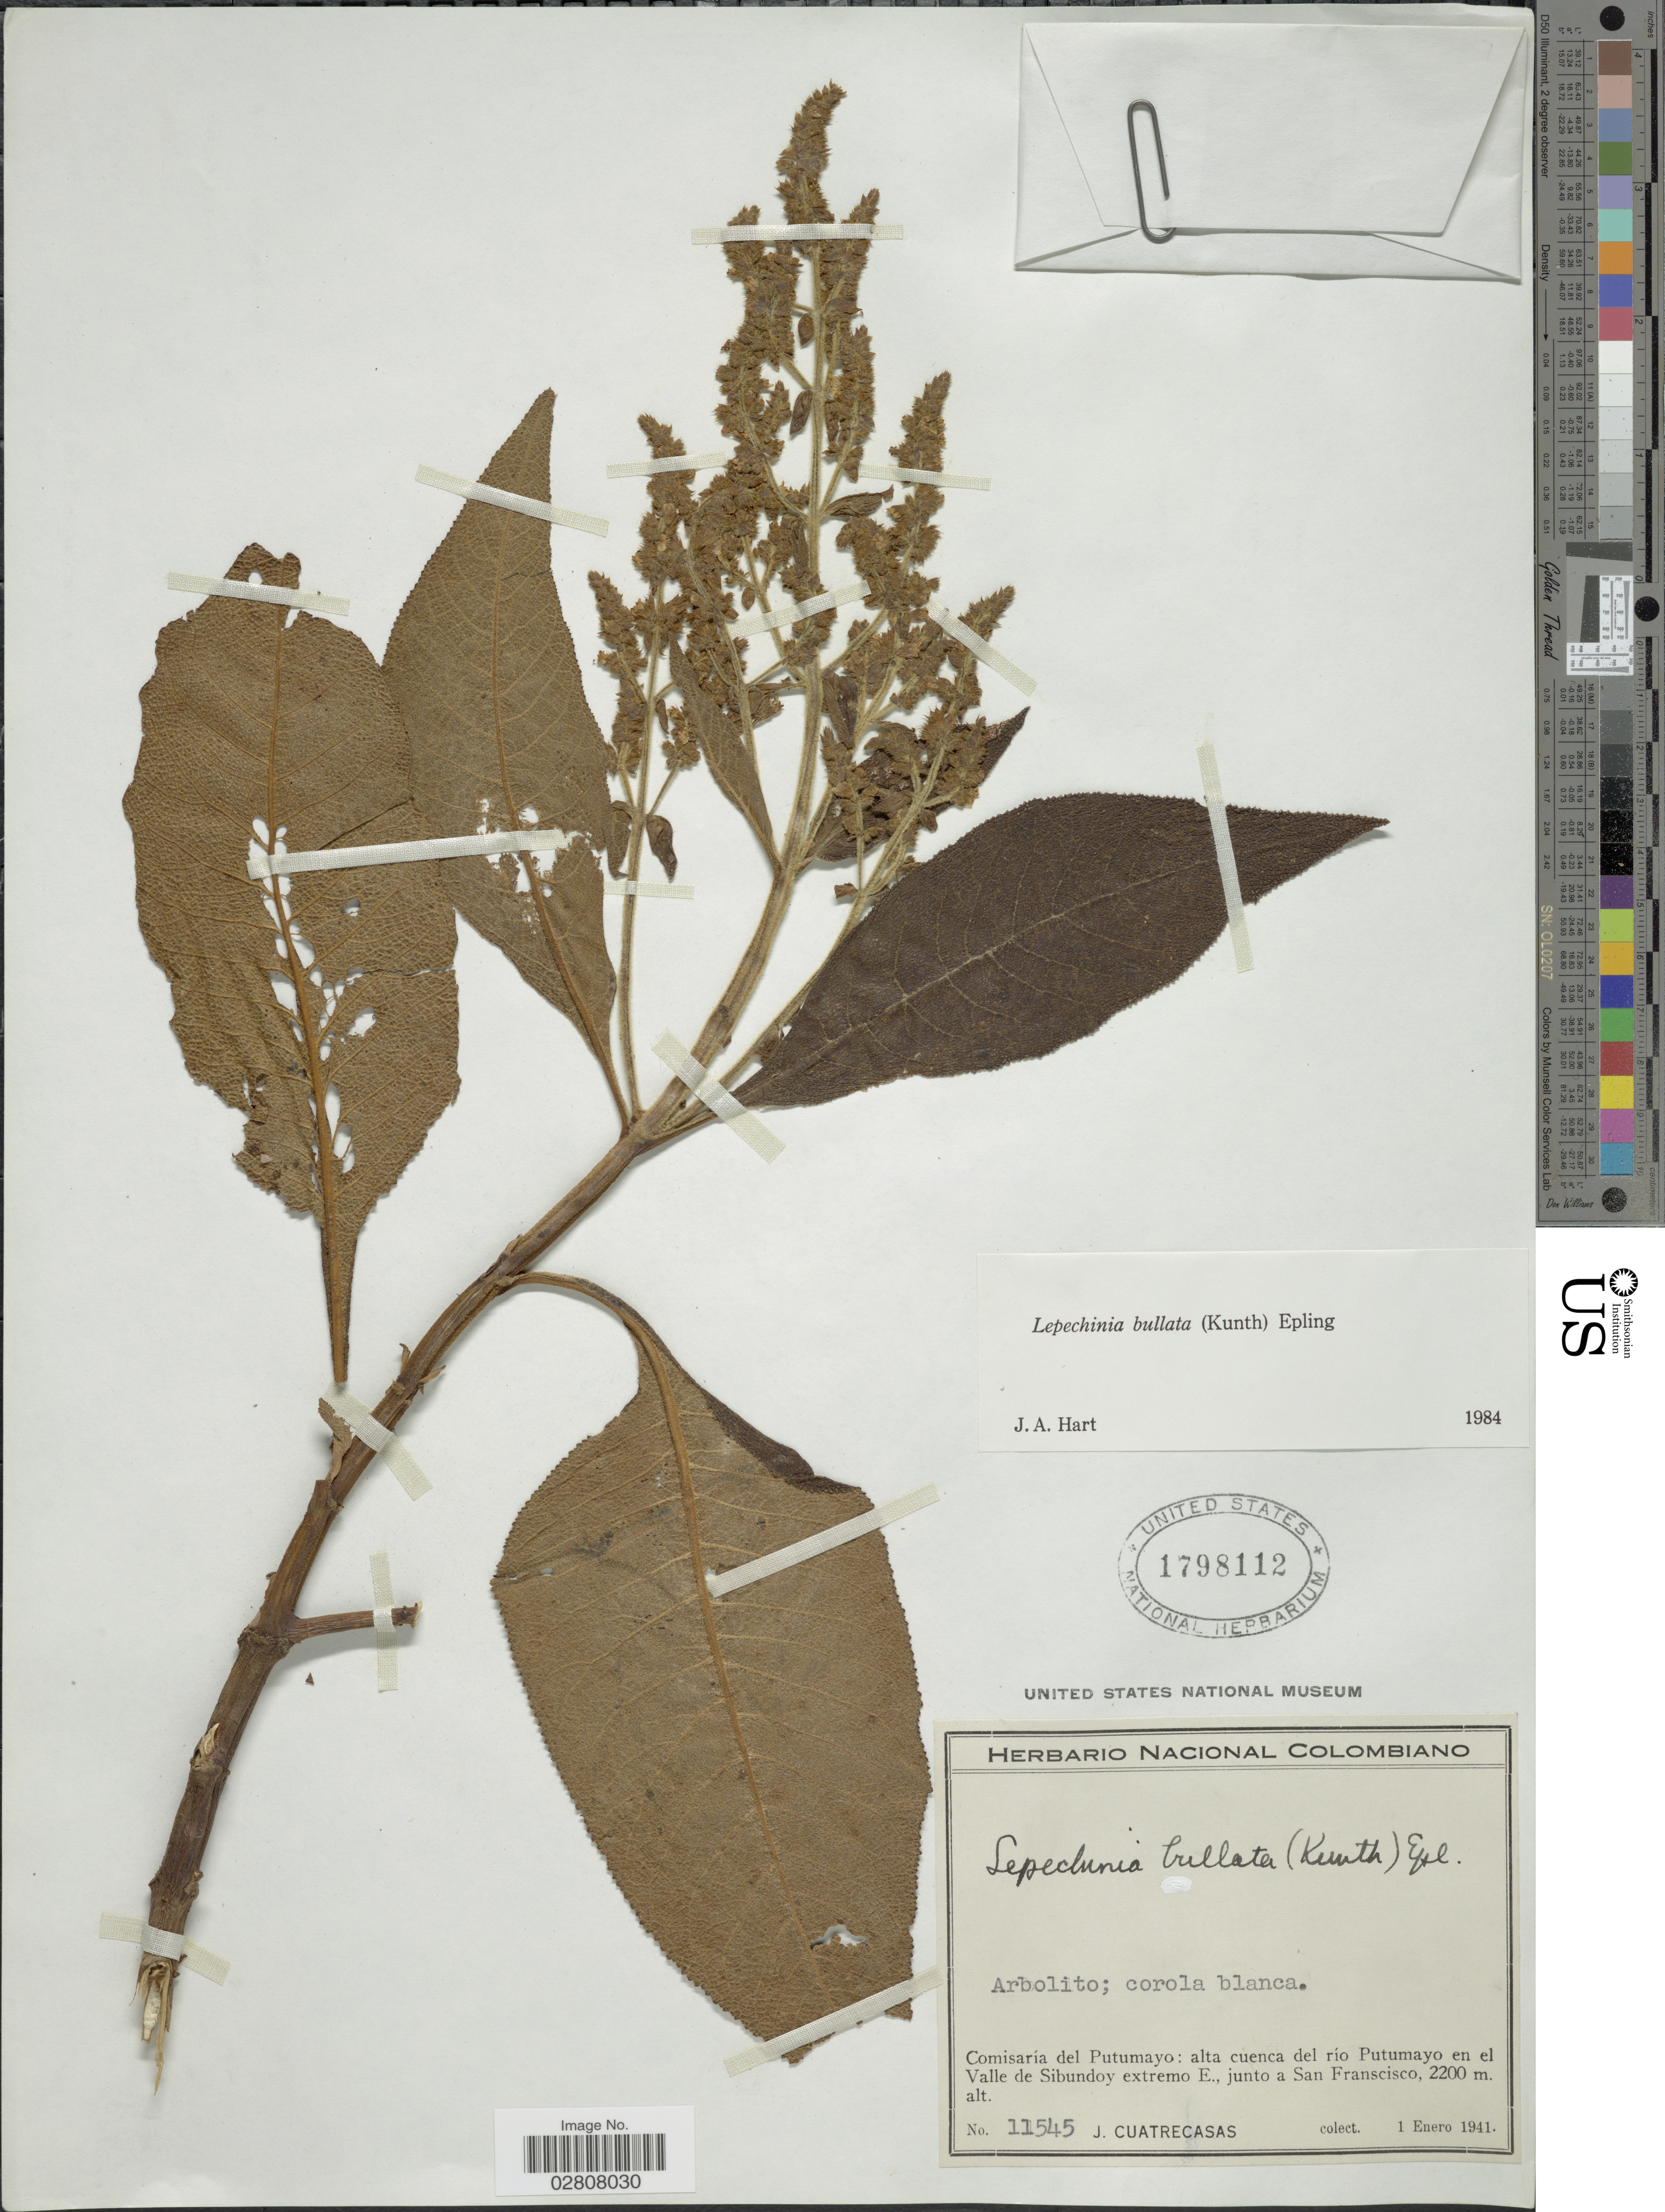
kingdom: Plantae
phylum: Tracheophyta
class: Magnoliopsida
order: Lamiales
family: Lamiaceae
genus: Lepechinia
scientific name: Lepechinia bullata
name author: (Kunth) Epling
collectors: J. Cuatrecasas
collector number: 11545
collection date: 1941-01-01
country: Colombia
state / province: Putumayo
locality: Comisaría del Putumayo: alta cuenca del río Putumayo en el Valle de Sibundoy extremo E., junto a San Franscisco.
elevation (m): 2200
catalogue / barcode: US 1798112